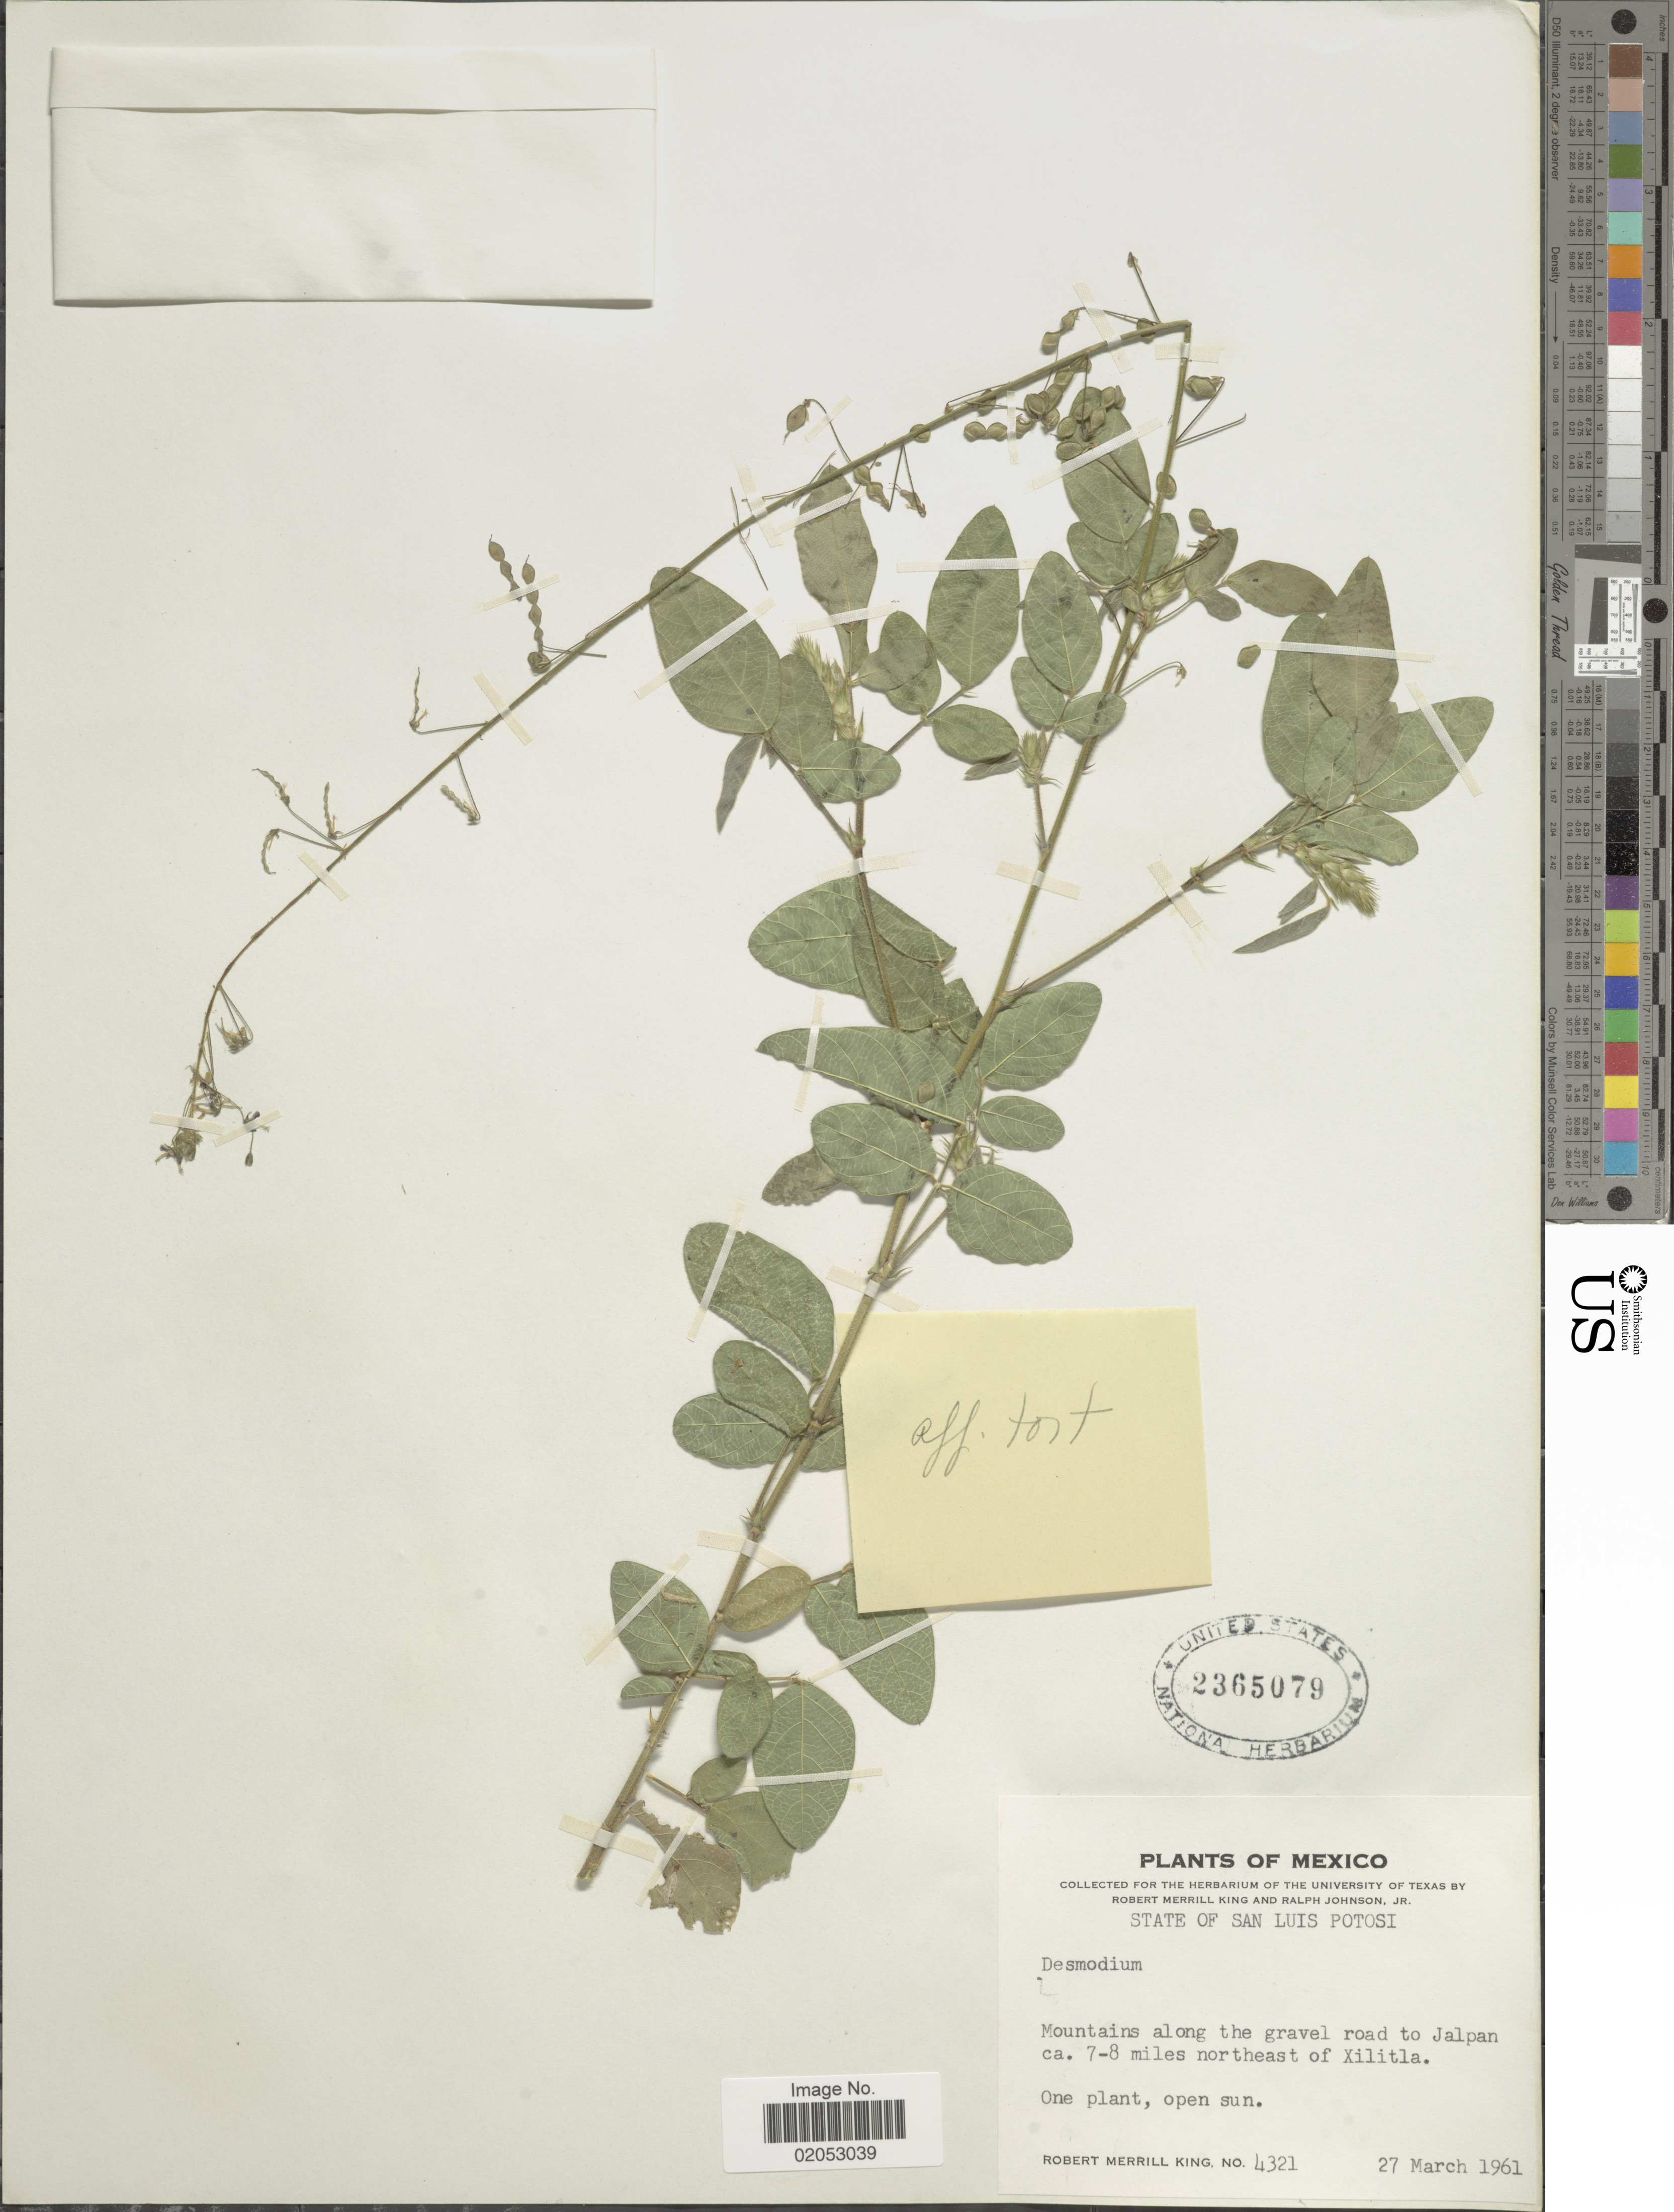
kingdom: Plantae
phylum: Tracheophyta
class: Magnoliopsida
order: Fabales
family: Fabaceae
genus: Desmodium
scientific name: Desmodium tortuosum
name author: (Sw.) DC.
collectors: R. M. King & R. Johnson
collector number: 4321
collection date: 1961-03-27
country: Mexico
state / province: San Luis Potosí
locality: State of San Luis Potosi. Mountains along the gravel road to Jalpan ca. 7-8 miles northeast of Xilitla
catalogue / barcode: US 2365079